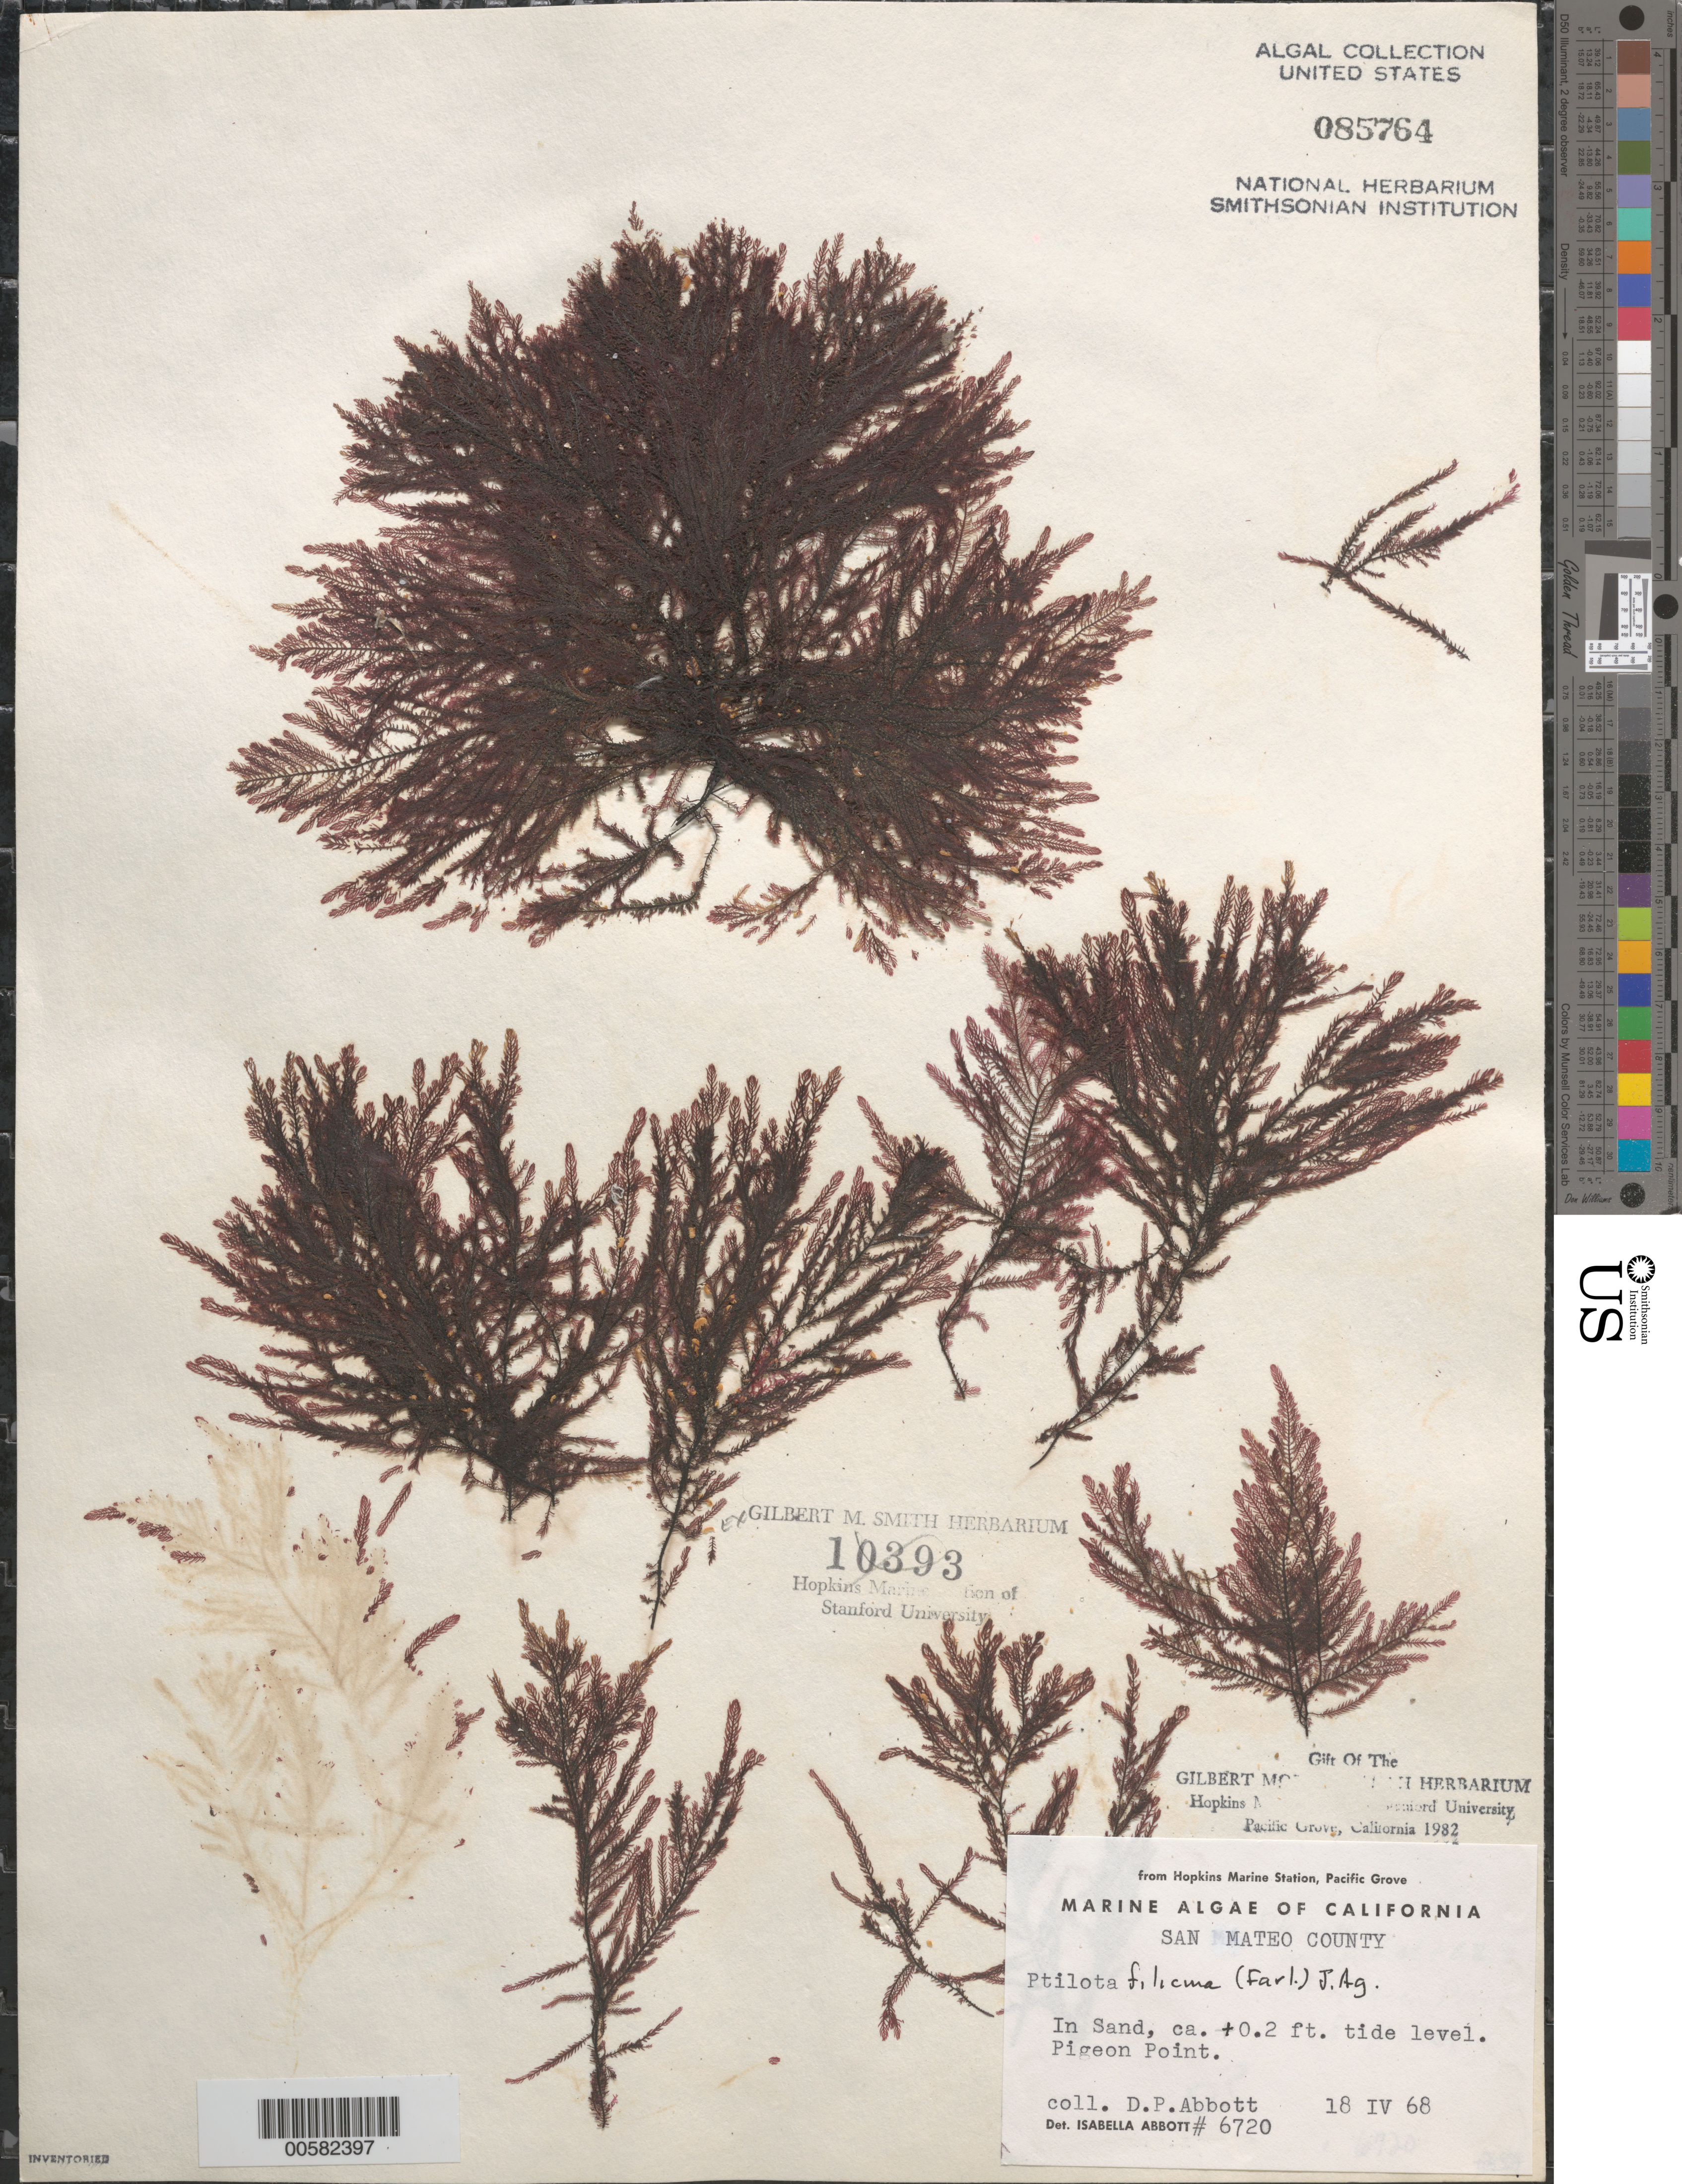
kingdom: Plantae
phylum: Rhodophyta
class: Florideophyceae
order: Ceramiales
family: Wrangeliaceae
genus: Ptilota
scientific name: Ptilota filicina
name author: J. Agardh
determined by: Abbott, Isabella A.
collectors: D. P. Abbott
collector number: IAA 6720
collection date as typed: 18 Apr 1968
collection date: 1968-04-18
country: United States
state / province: California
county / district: San Mateo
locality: Pigeon Point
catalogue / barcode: US 85764